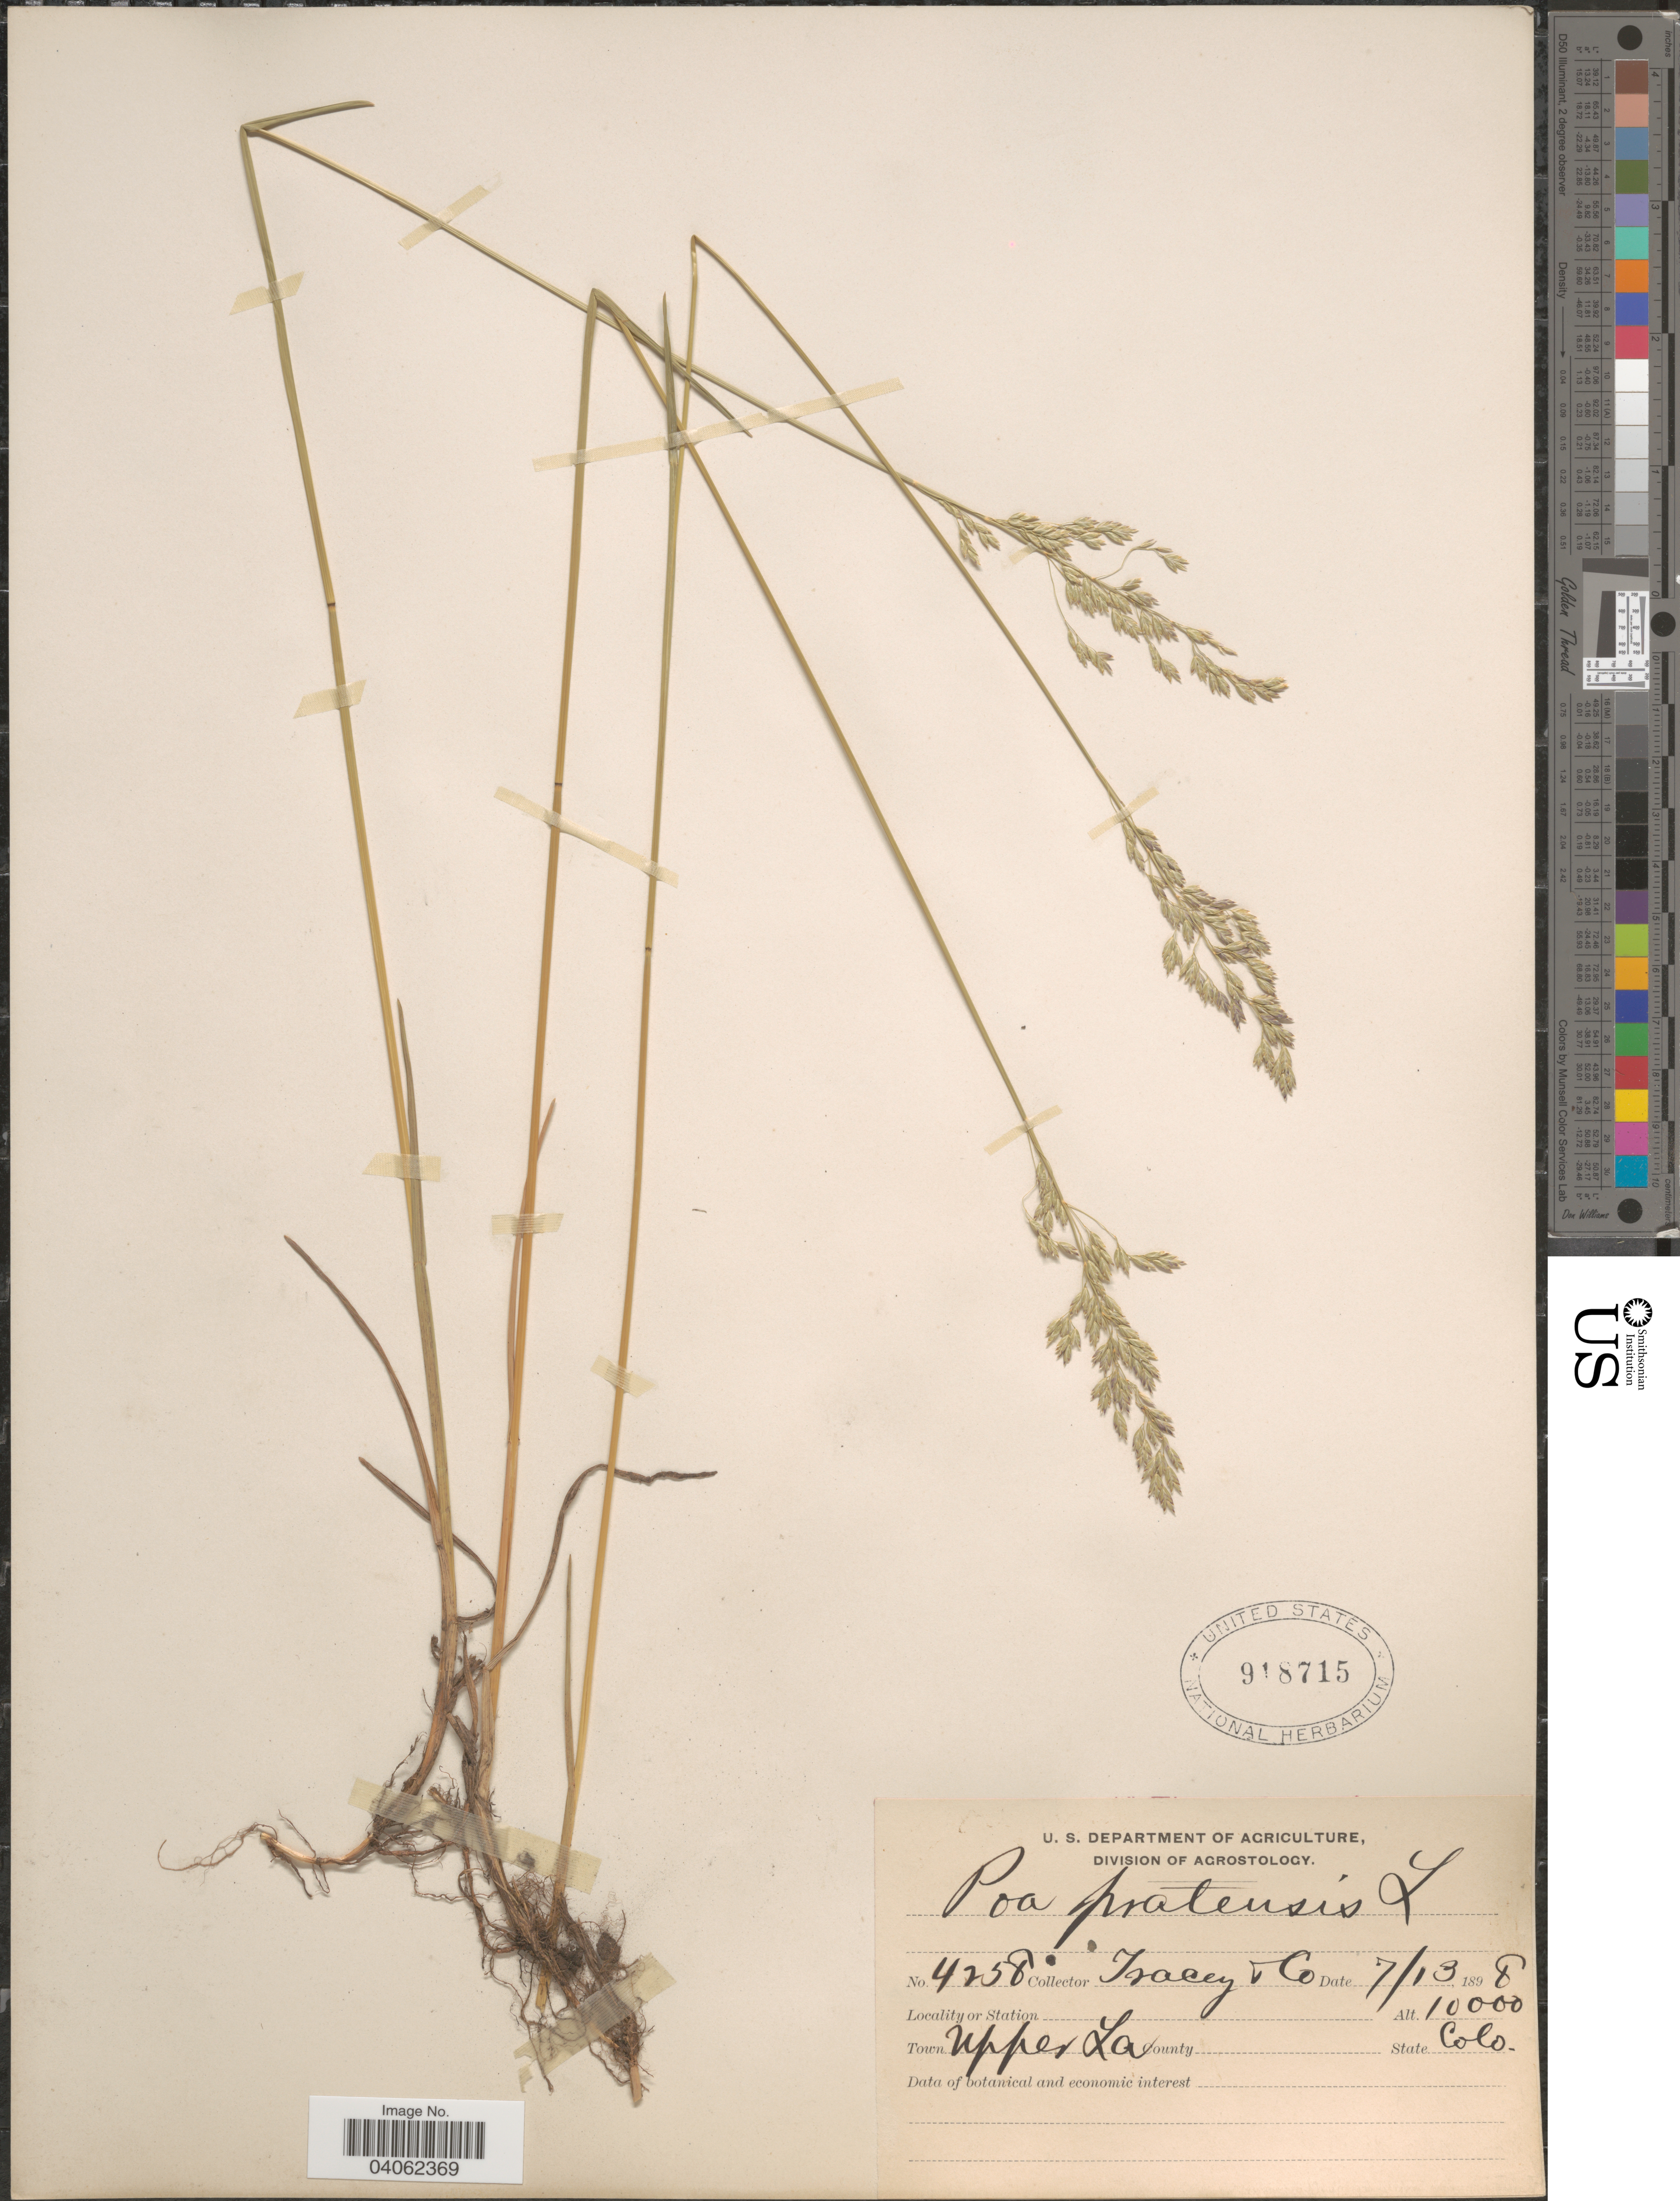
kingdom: Plantae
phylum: Tracheophyta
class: Liliopsida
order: Poales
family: Poaceae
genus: Poa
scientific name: Poa pratensis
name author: L.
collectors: Tracey & et al.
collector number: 4258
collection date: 1898-07-13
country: United States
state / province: Colorado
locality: Town Upper La.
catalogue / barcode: US 918715